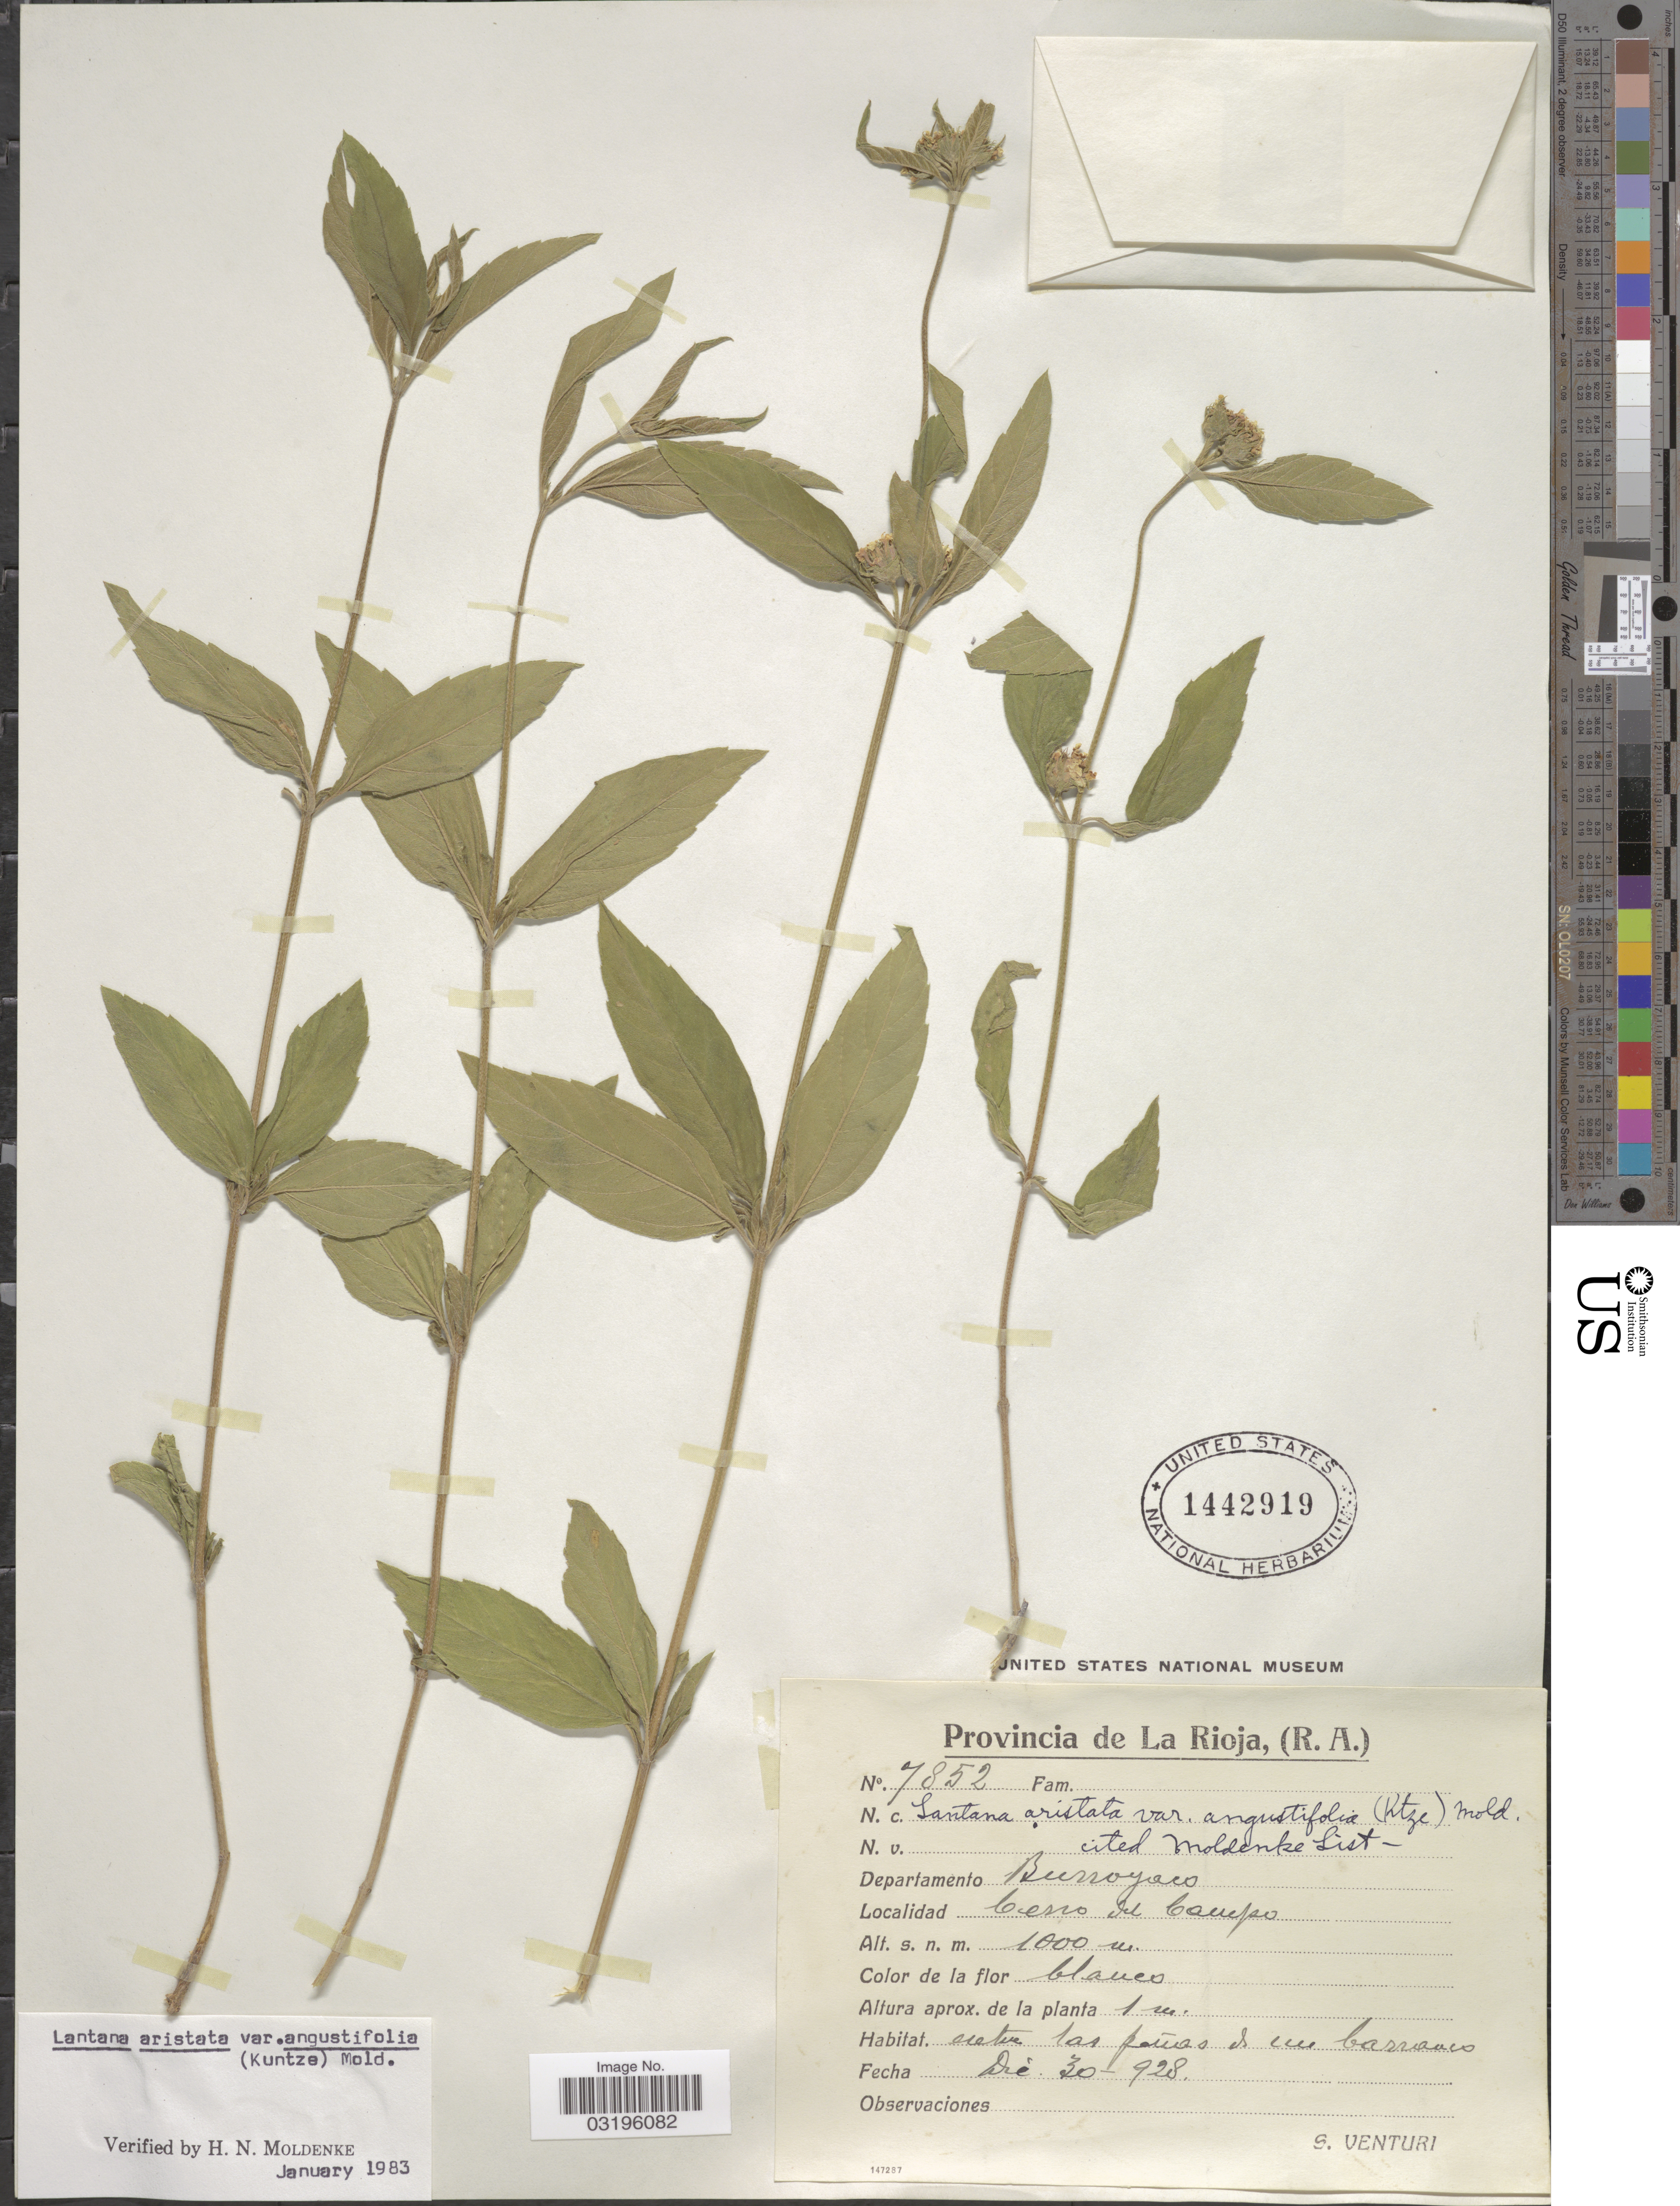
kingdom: Plantae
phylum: Tracheophyta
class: Magnoliopsida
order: Lamiales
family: Verbenaceae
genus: Lantana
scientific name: Lantana aristata var. angustifolia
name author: Moldenke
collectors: S. Venturi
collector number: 7852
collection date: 1928-12-30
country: Argentina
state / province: La Rioja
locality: Departamento Burroyaco. Cerro del Campo.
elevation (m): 1000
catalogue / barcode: US 1442919